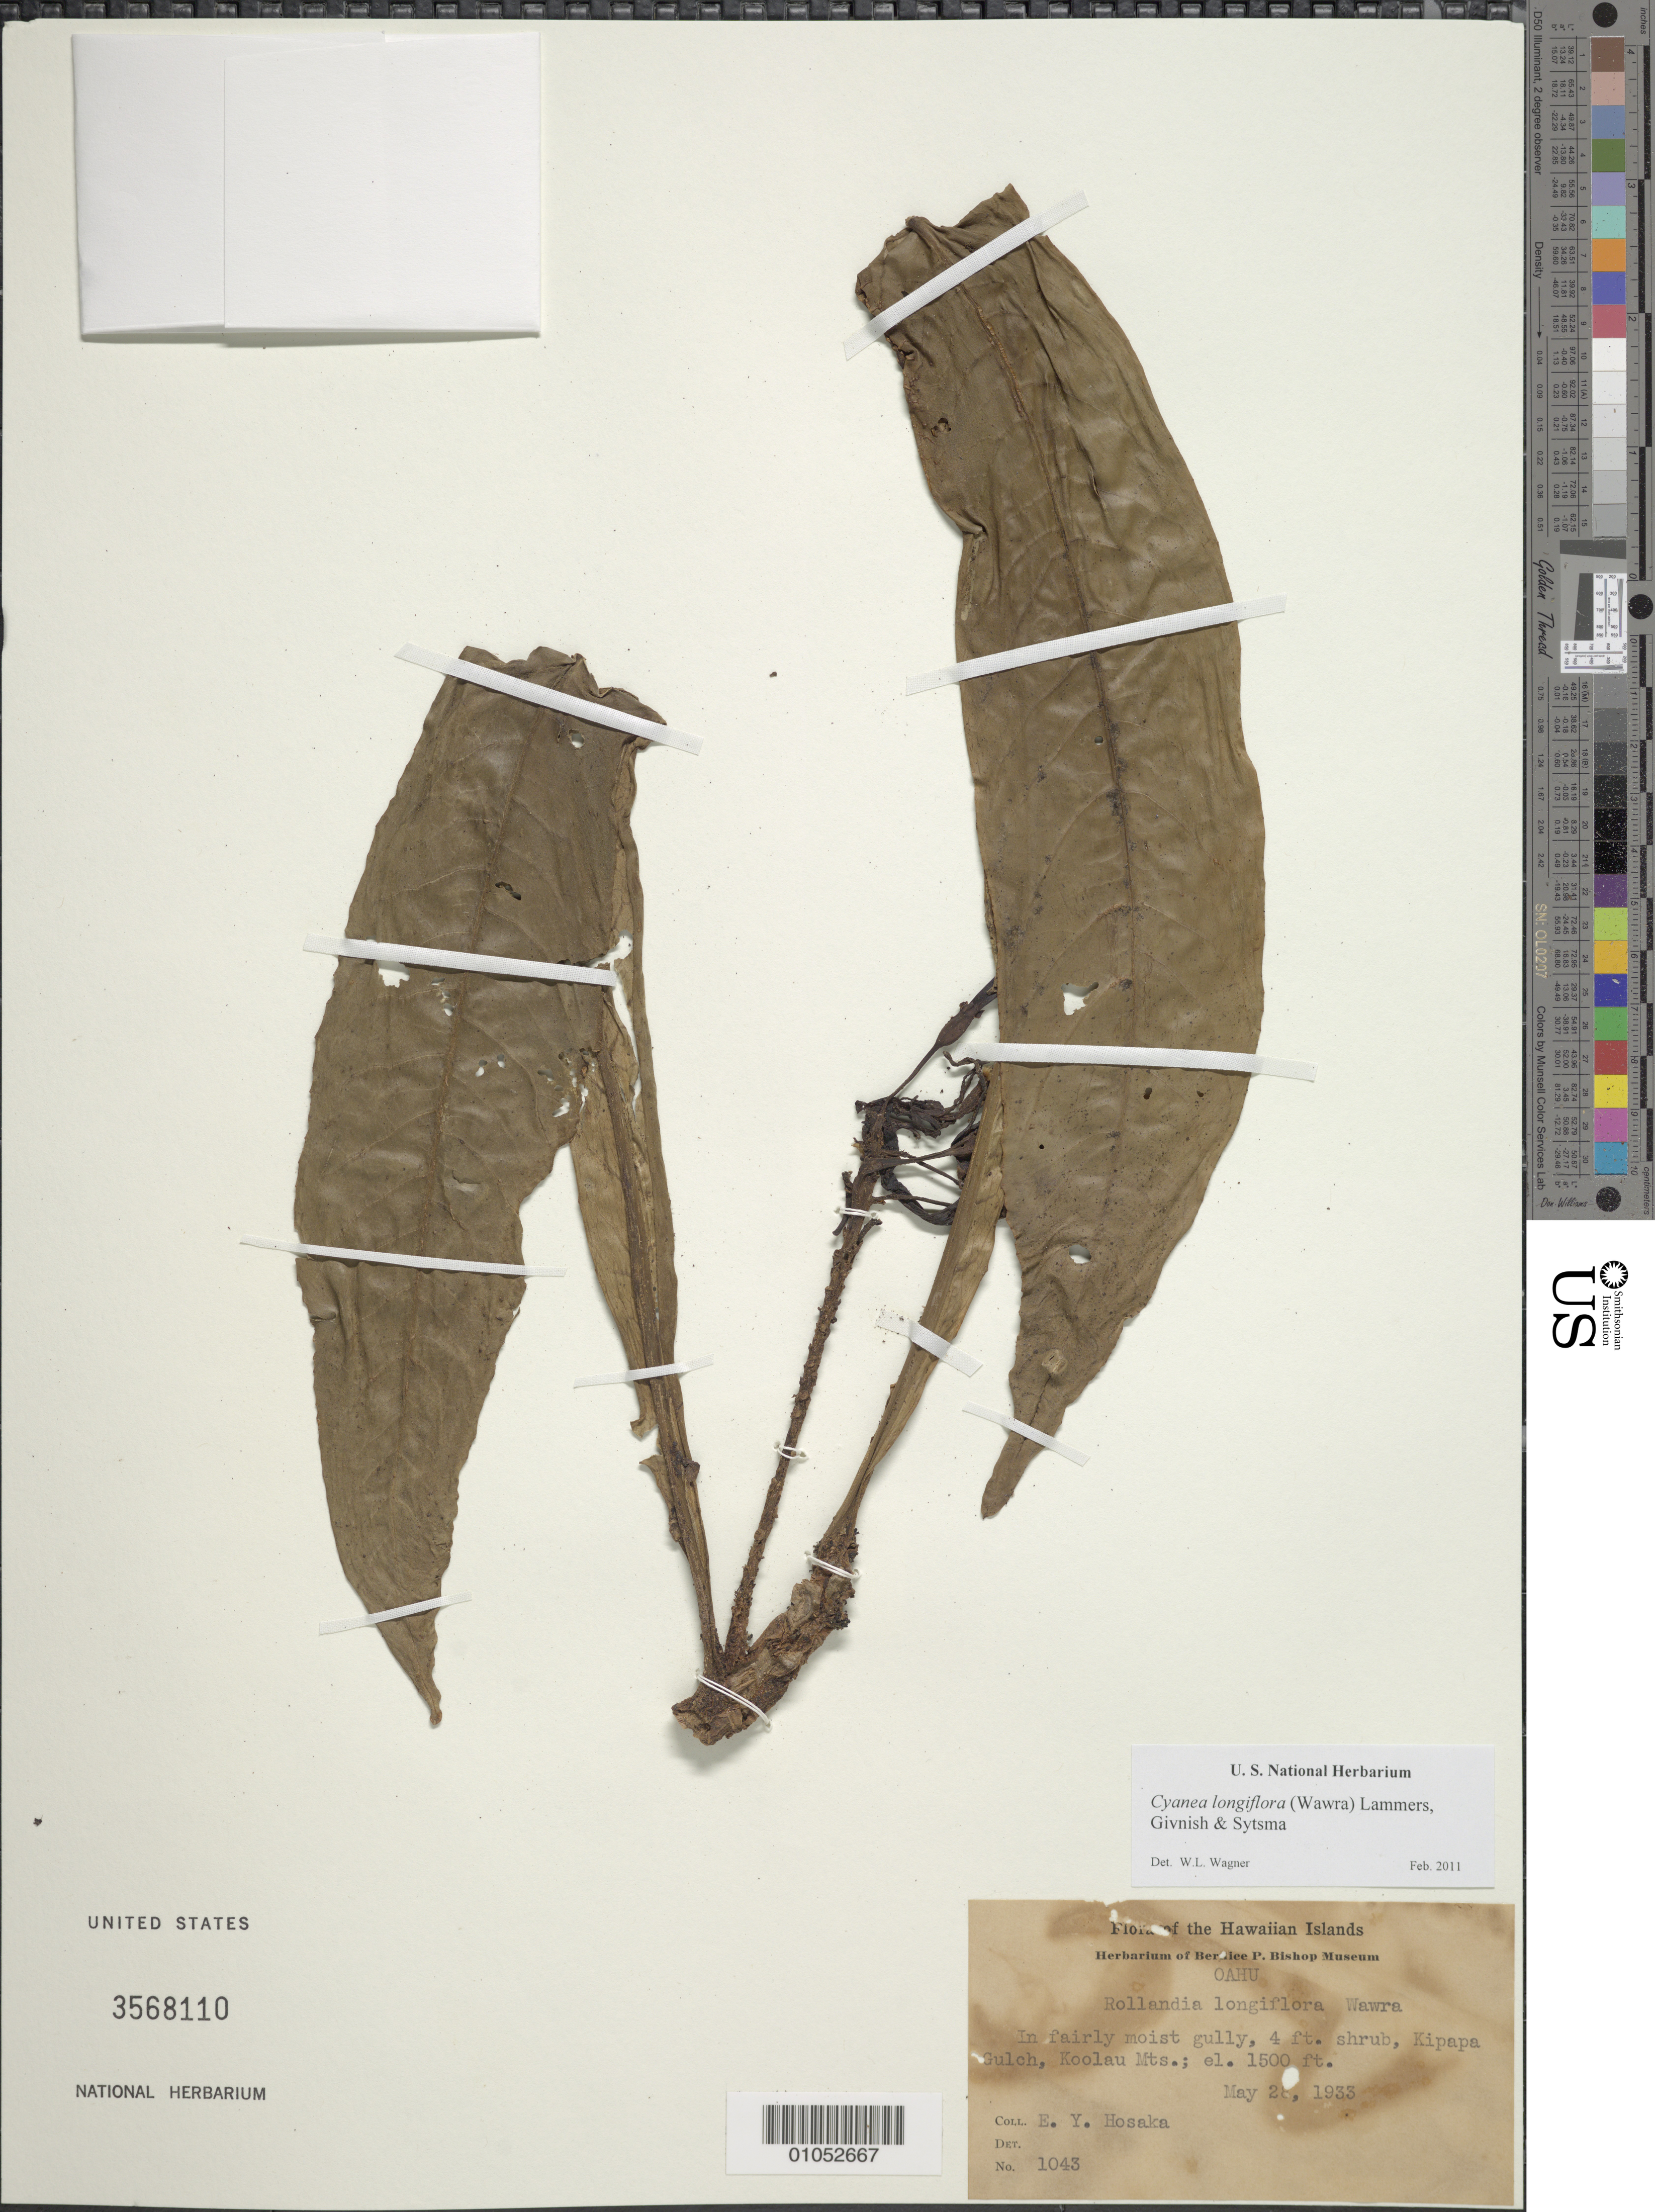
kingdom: Plantae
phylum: Tracheophyta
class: Magnoliopsida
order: Asterales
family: Campanulaceae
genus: Cyanea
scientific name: Cyanea longiflora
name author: (Wawra) Lammers et al.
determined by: Wagner, W. L., (BOT), Smithsonian Institution - National Museum of Natural History (UNITED STATES)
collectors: E. Y. Hosaka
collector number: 1043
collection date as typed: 28 May 1933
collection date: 1933-05-28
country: United States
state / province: Hawaii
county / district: Honolulu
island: Oahu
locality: Kipapa Gulch, Koolau Mts.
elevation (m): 457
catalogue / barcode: US 3568110